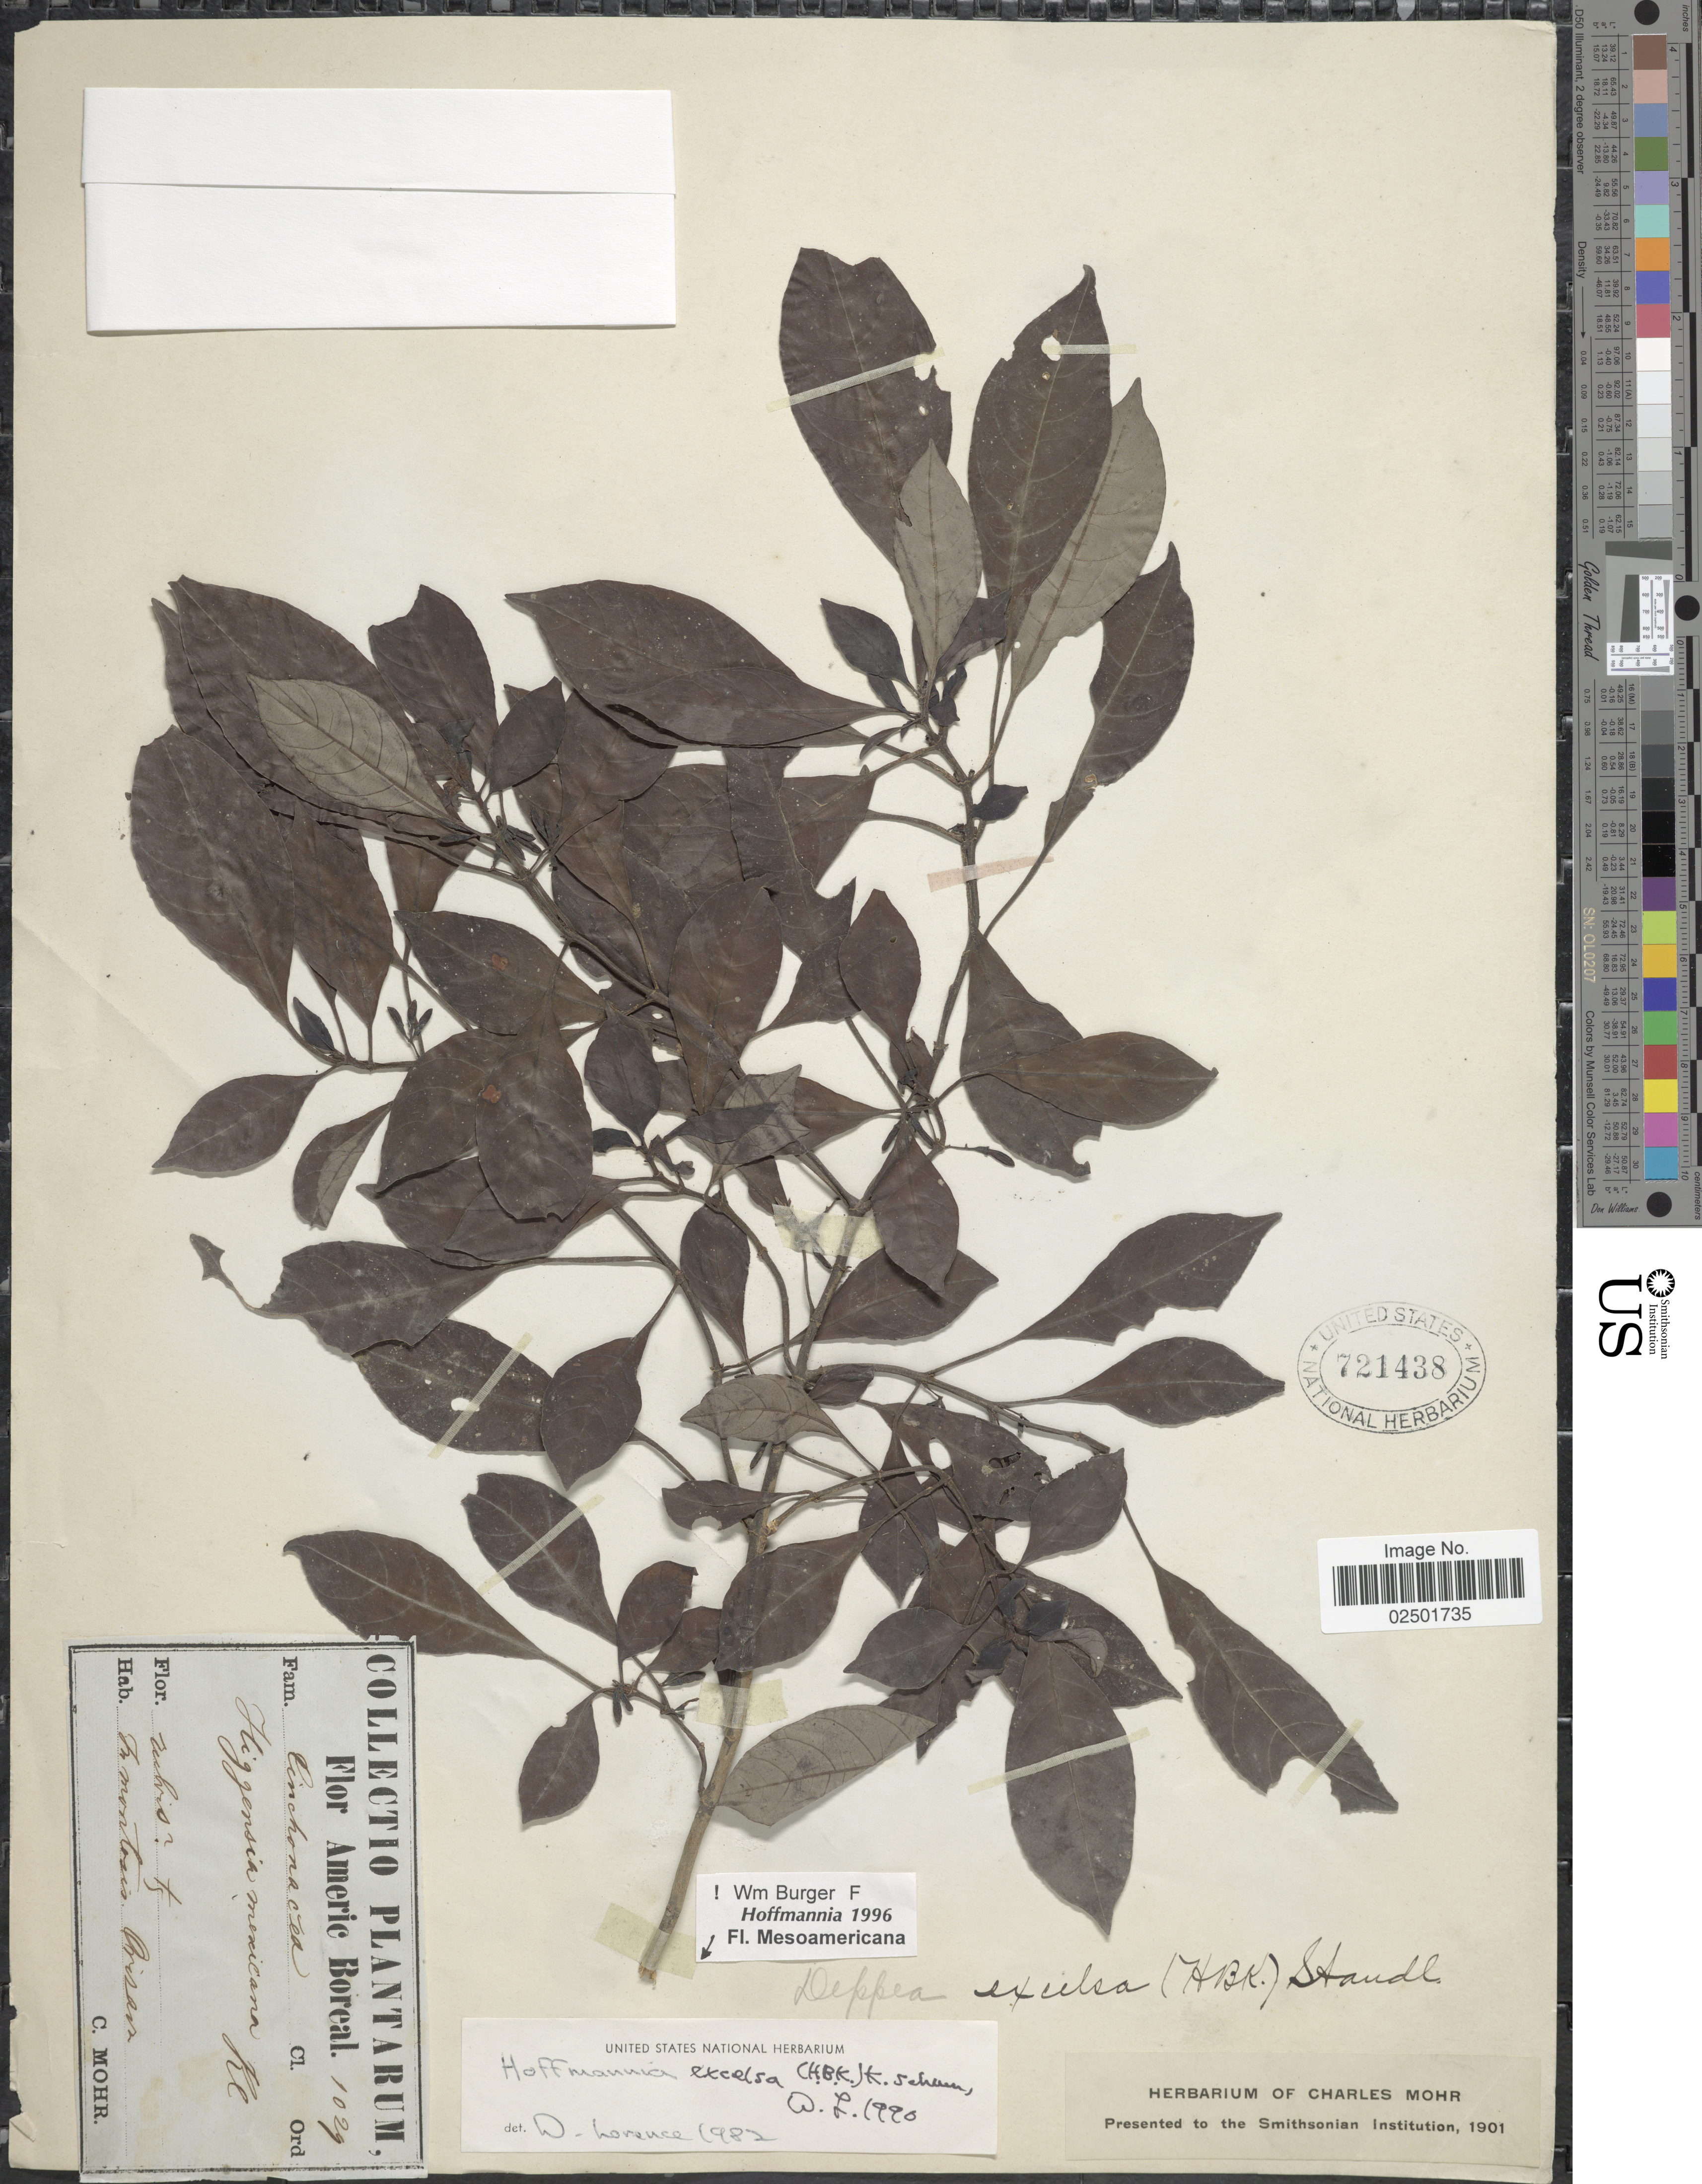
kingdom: Plantae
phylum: Tracheophyta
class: Magnoliopsida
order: Gentianales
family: Rubiaceae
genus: Hoffmannia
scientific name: Hoffmannia excelsa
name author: (Kunth) K. Schum.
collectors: C. T. Mohr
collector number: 1029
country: Mexico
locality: In montibus Orizava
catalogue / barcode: US 721438